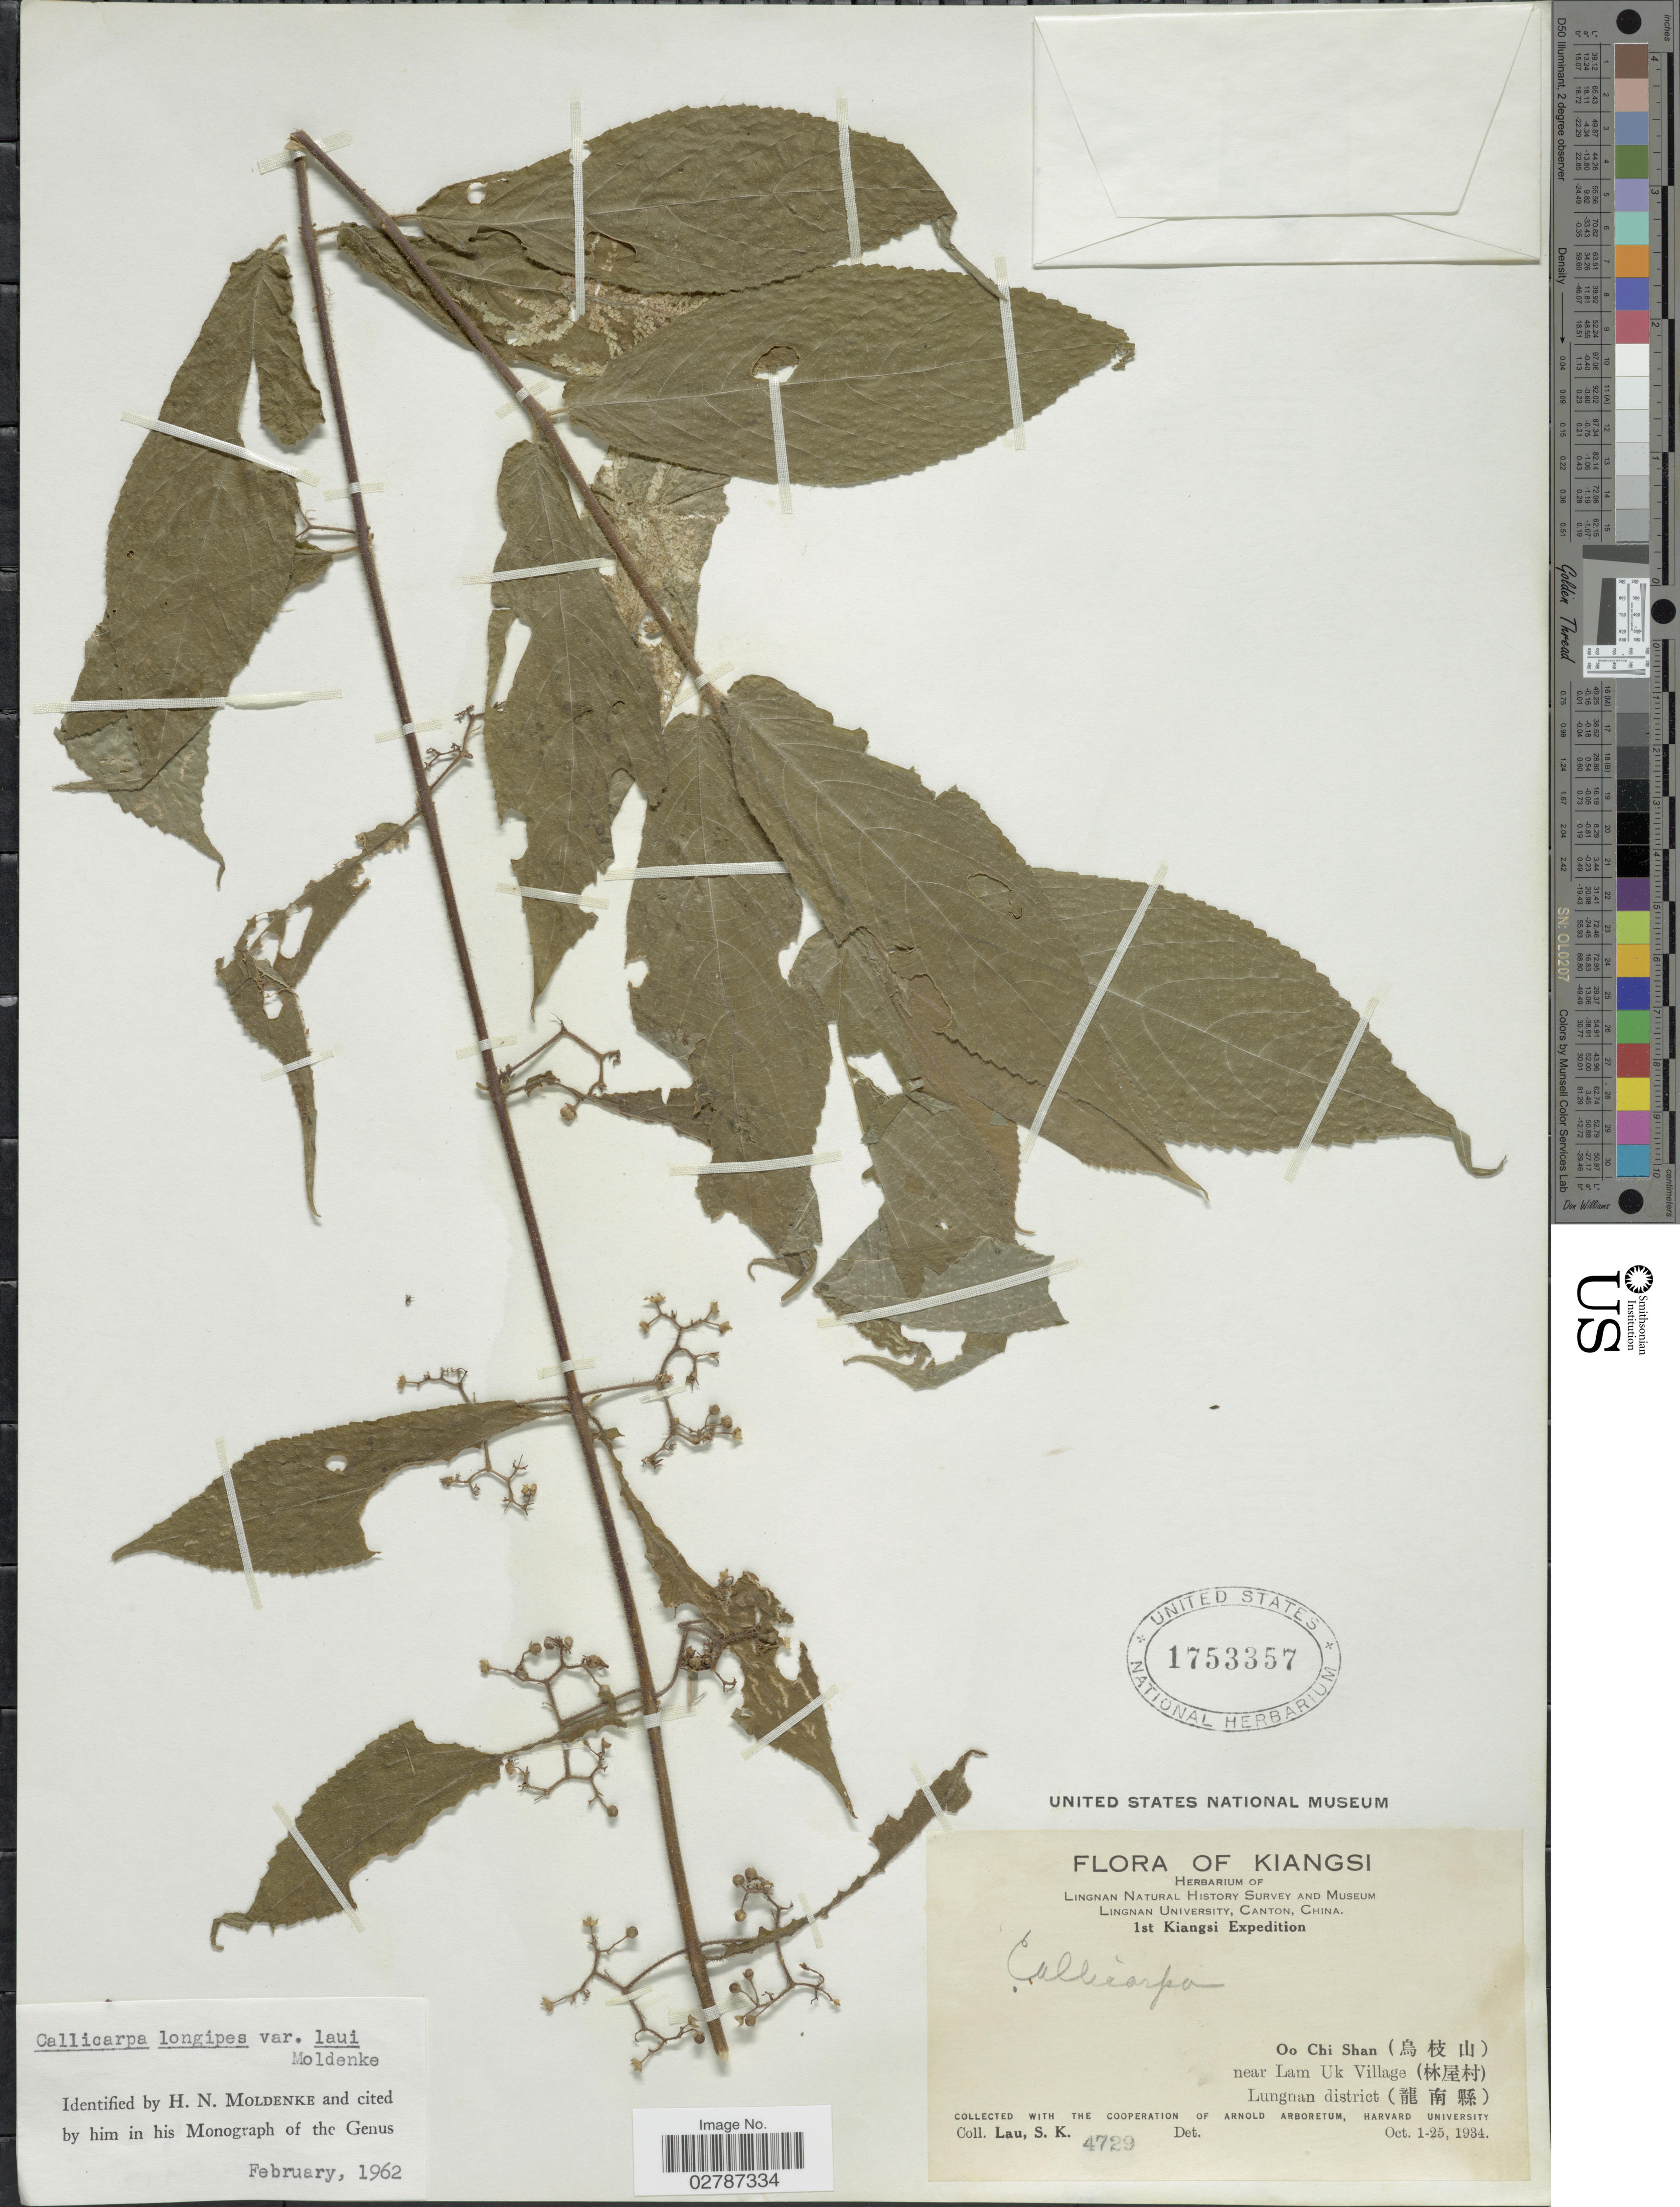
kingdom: Plantae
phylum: Tracheophyta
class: Magnoliopsida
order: Lamiales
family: Lamiaceae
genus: Callicarpa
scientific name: Callicarpa longipes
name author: Dunn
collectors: S. K. Lau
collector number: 4729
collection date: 1934-10-01/1934-10-25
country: China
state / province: Jiangxi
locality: Kiangsi. Oo Chi Shan (X) near Lam Uk Village (X). Lungnan district (X).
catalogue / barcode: US 1753357